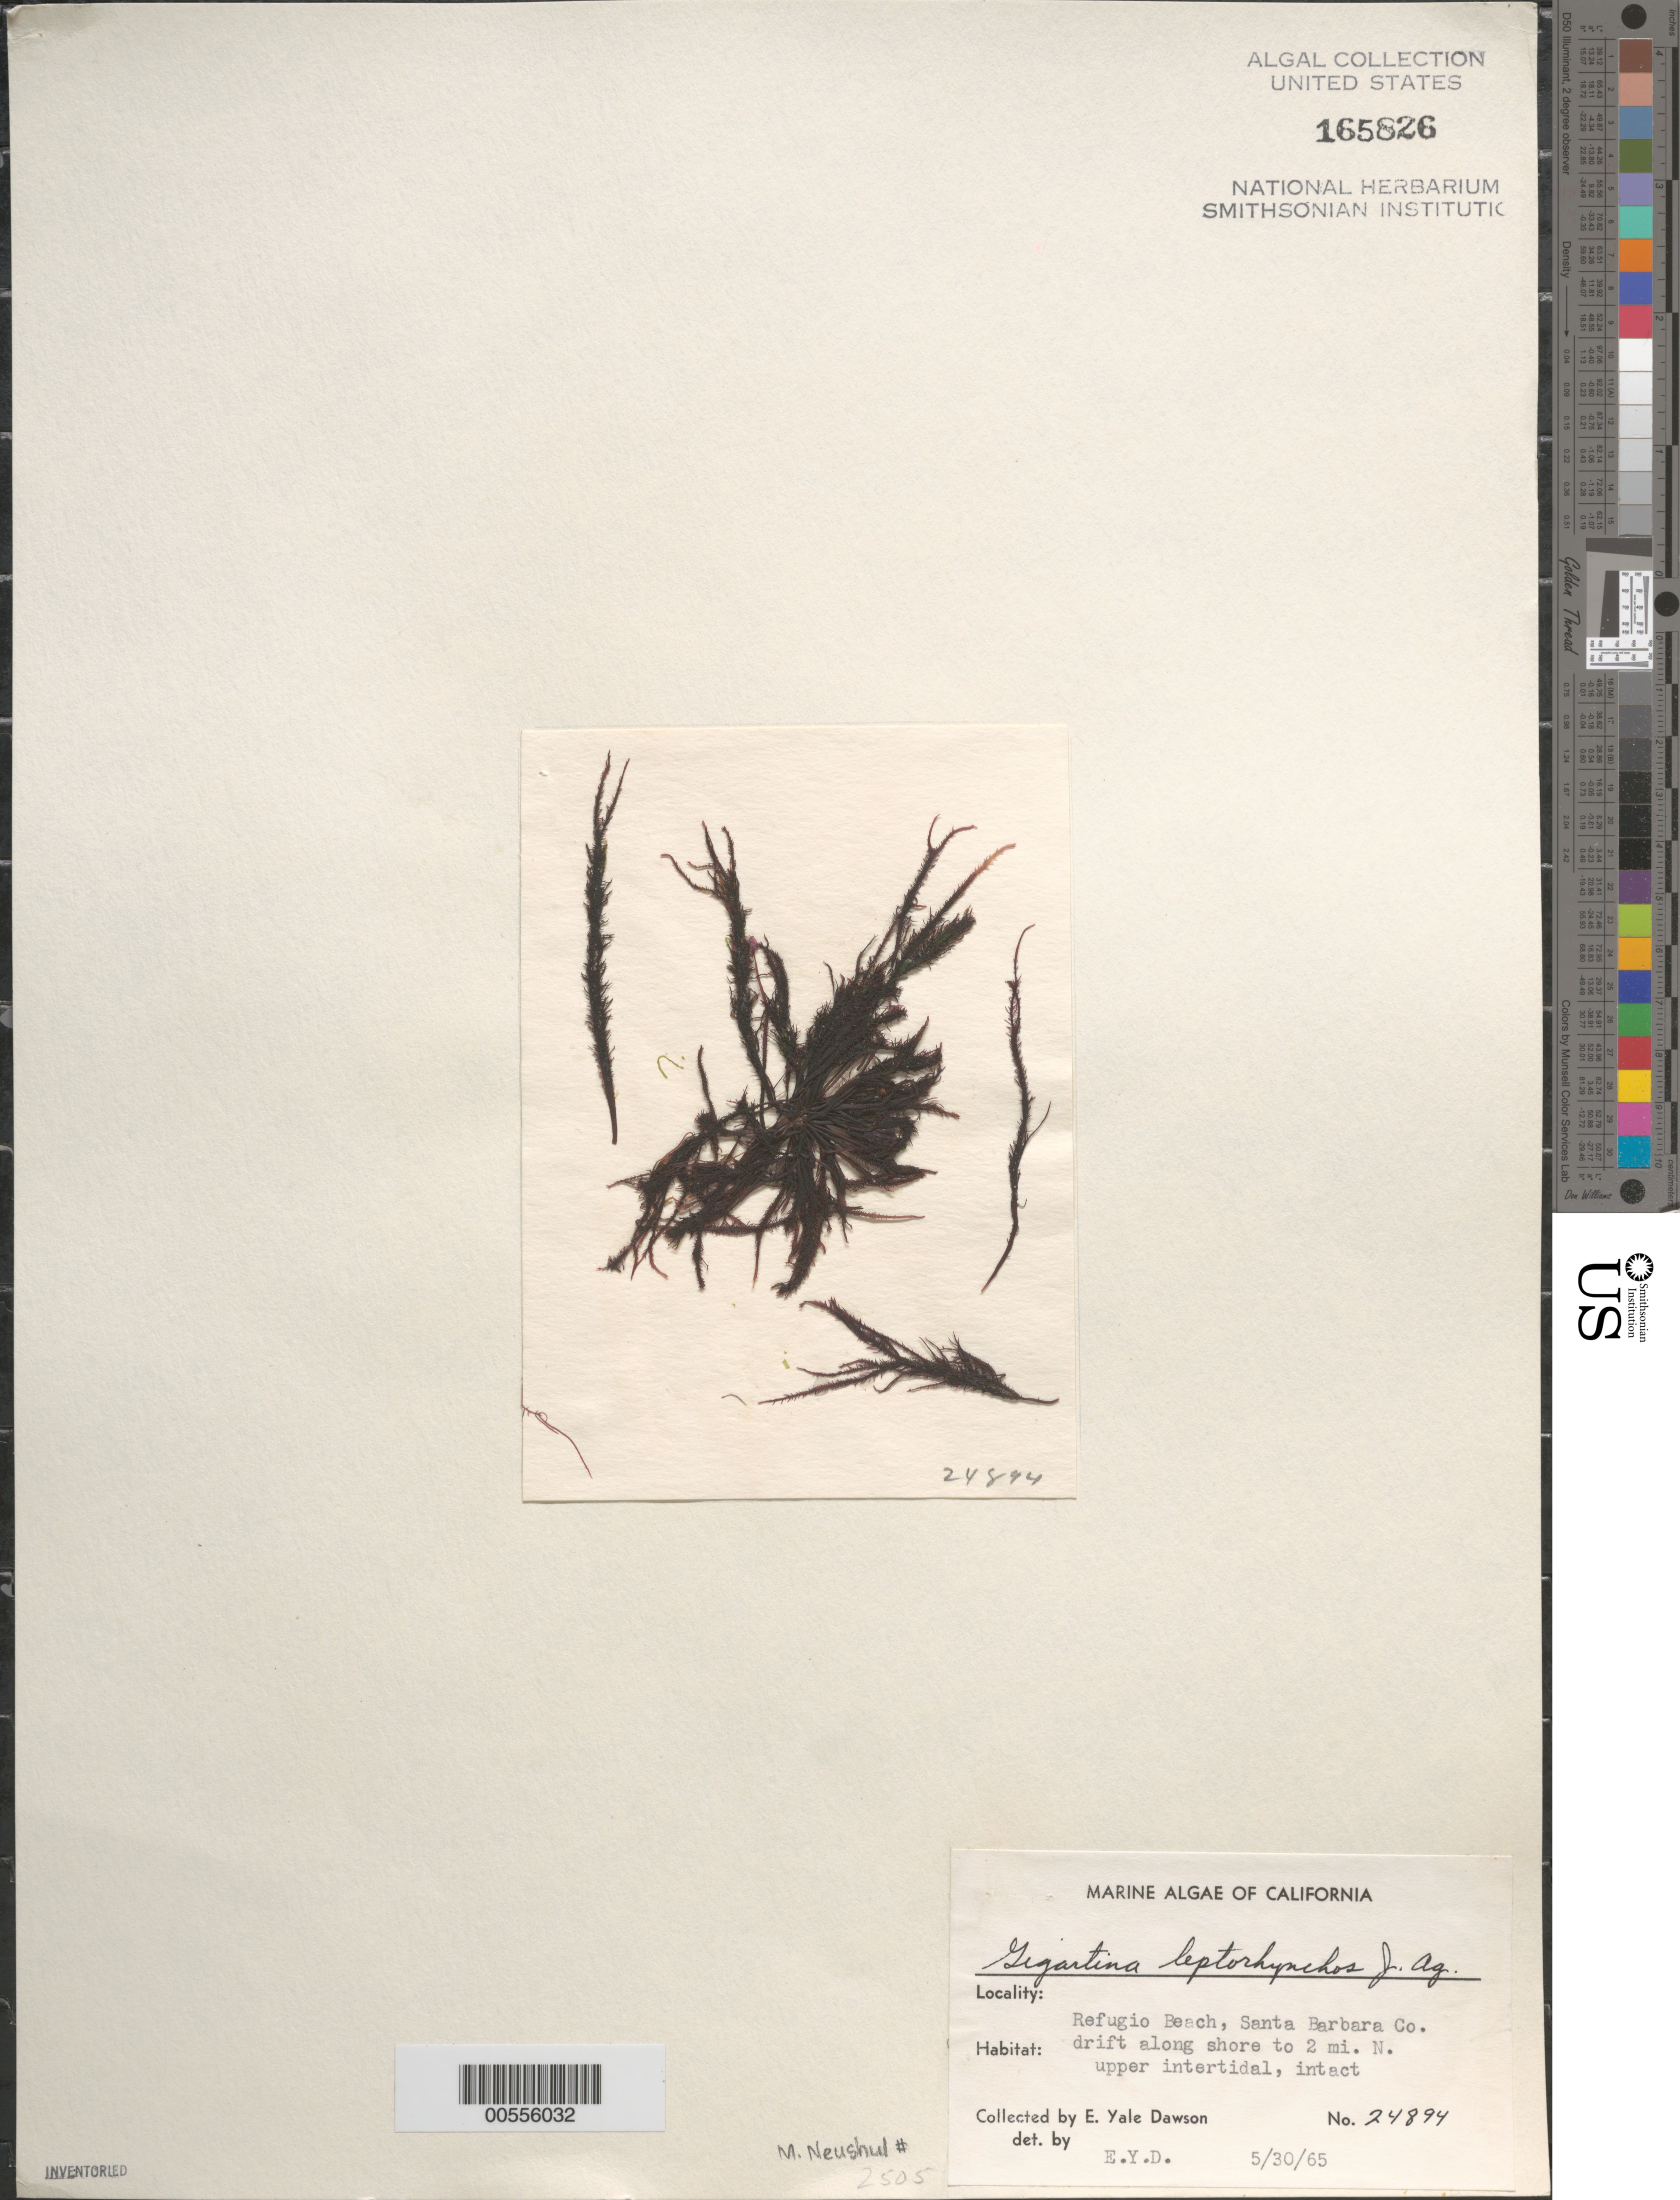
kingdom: Plantae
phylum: Rhodophyta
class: Florideophyceae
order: Gigartinales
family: Gigartinaceae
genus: Mazzaella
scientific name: Mazzaella leptorhynchos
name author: (J. Agardh) Leister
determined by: Algae name updating Project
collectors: E. Y. Dawson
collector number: EYD 24894 & NEUSHUL 2505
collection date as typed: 30 May 1965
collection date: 1965-05-30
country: United States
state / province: California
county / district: Santa Barbara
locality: Refugio Beach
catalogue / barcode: US 165826